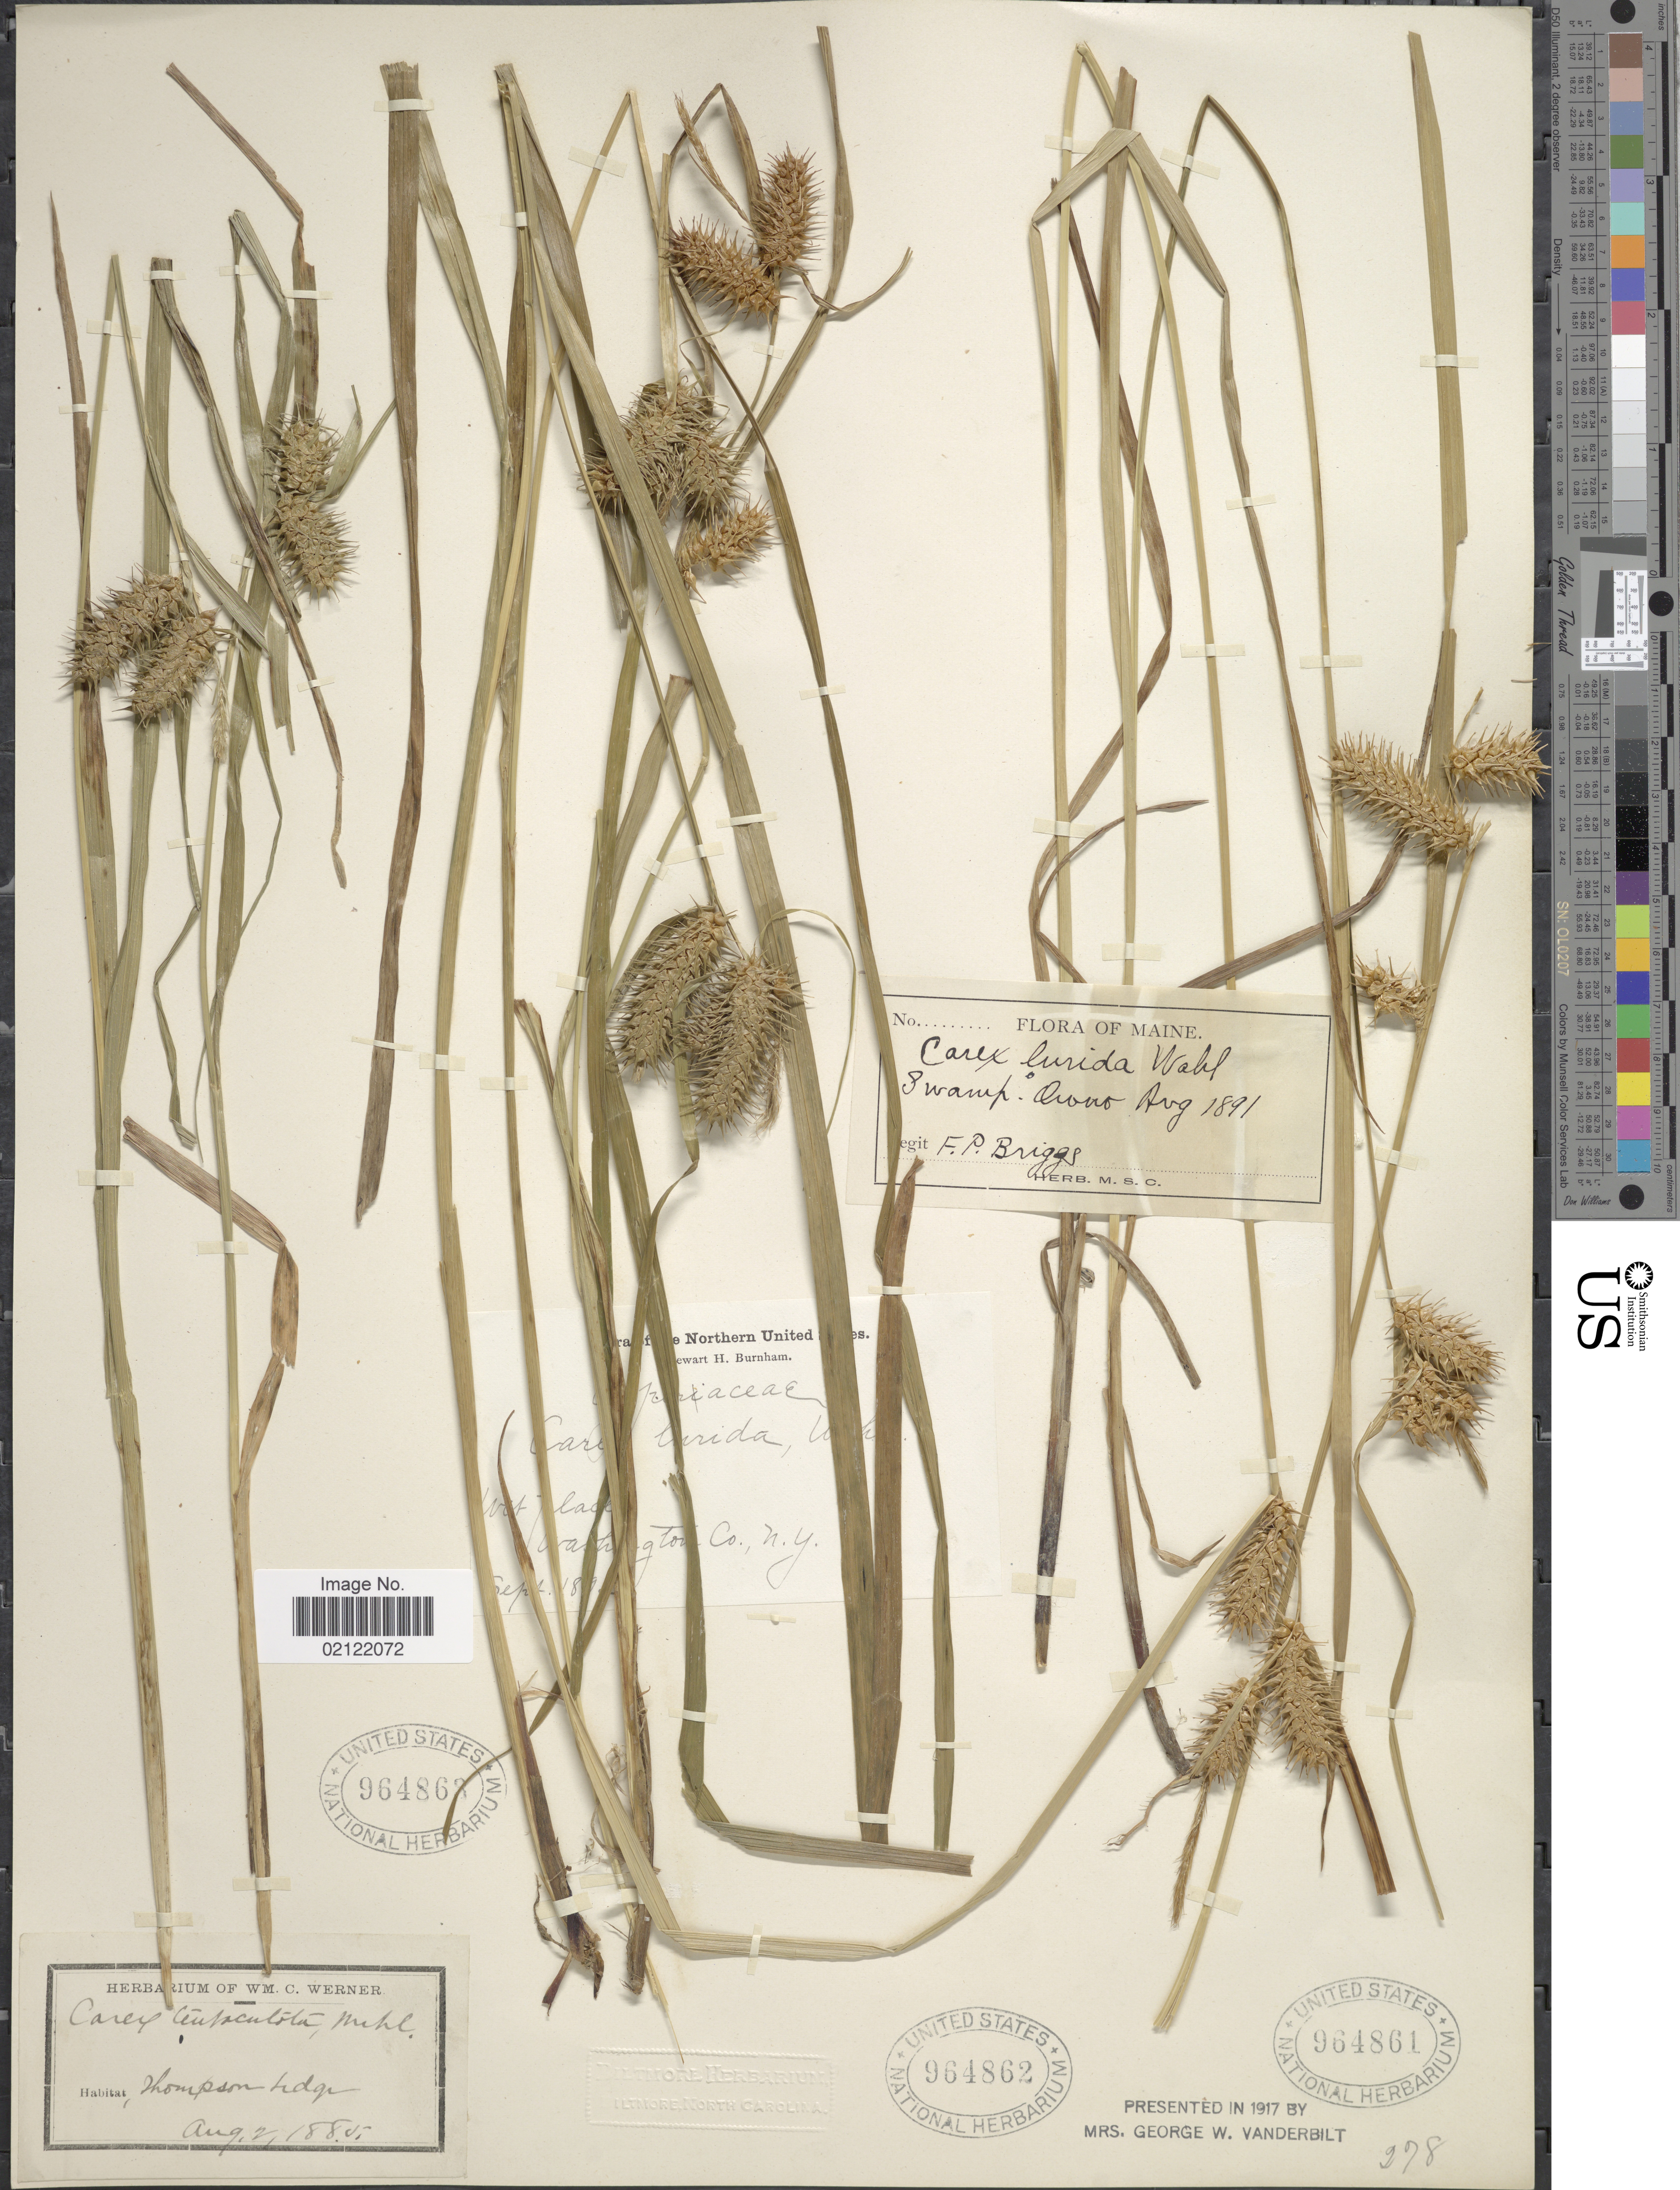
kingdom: Plantae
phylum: Tracheophyta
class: Liliopsida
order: Poales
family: Cyperaceae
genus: Carex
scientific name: Carex lurida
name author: Wahlenb.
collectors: ex herb. Wm. C. Werner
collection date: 1885-08-02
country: United States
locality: Thompson ridge.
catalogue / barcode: US 964863-3